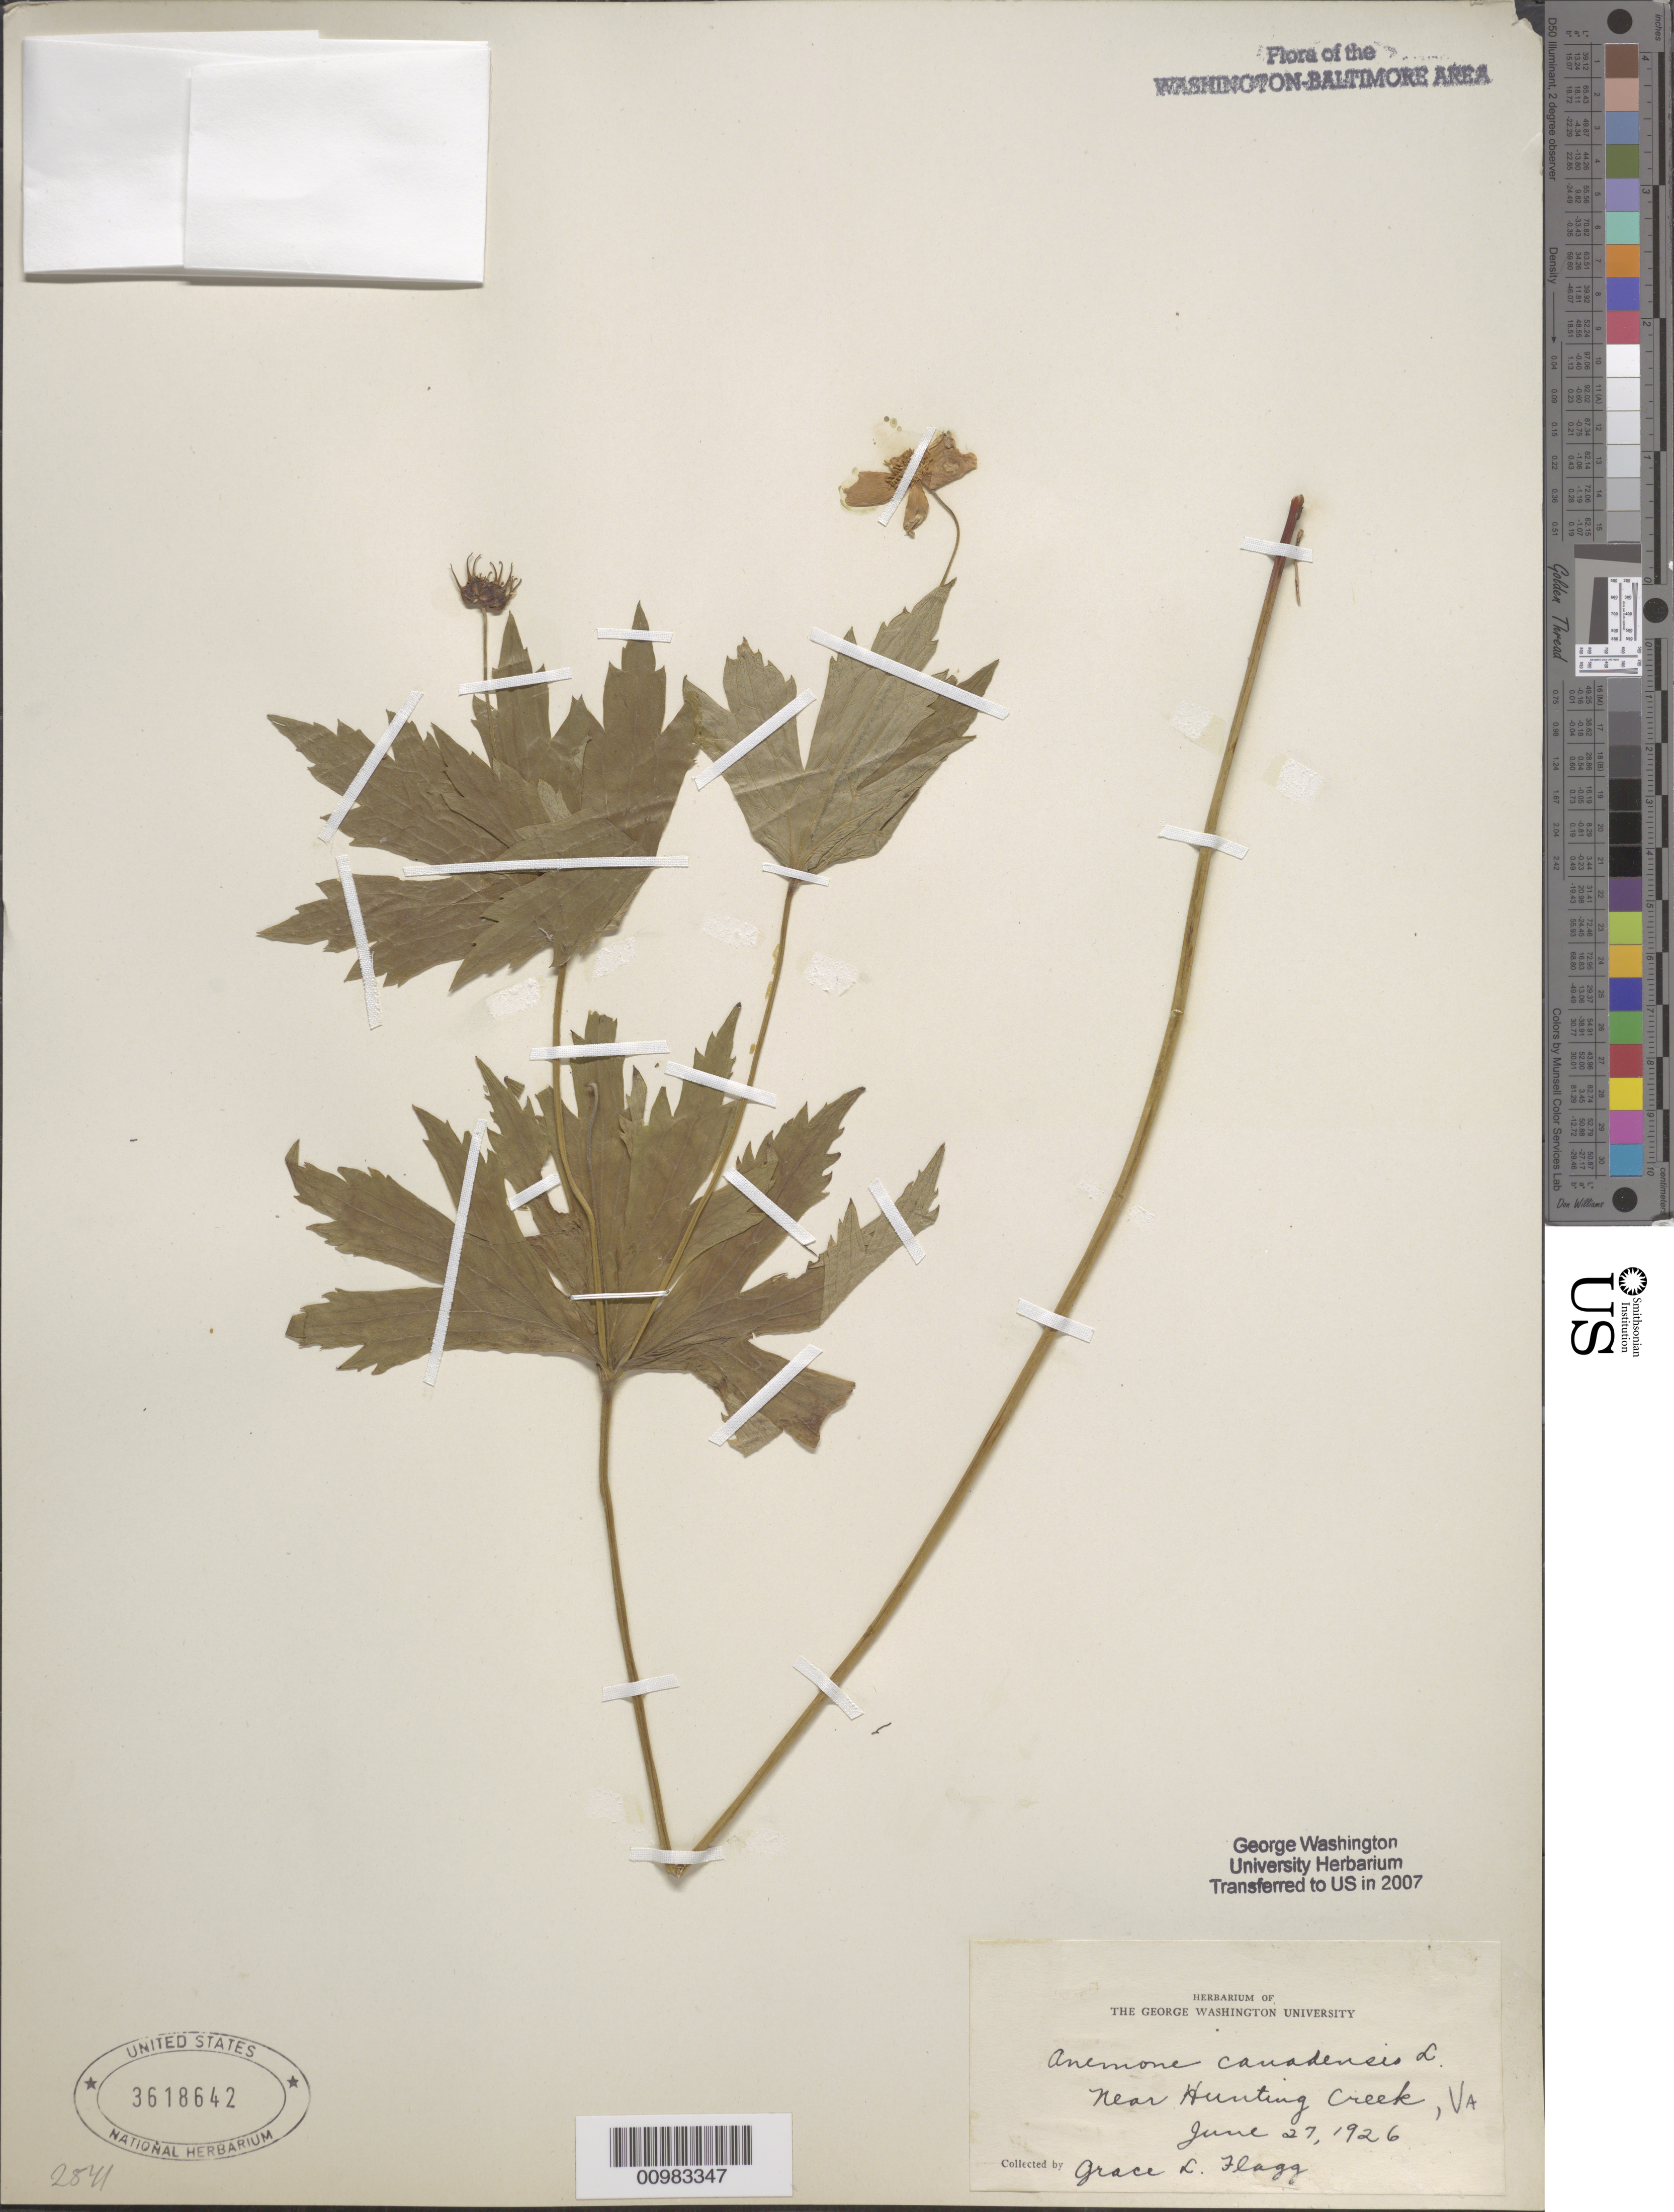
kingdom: Plantae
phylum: Tracheophyta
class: Magnoliopsida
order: Ranunculales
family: Ranunculaceae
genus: Anemone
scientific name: Anemone canadensis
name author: L.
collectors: G. Flagg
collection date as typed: June 27, 1926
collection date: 1926-06-27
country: United States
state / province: Virginia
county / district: Fairfax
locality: Near Hunting Creek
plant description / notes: Transferred from GWU Herbarium in 2007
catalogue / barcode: US 3618642